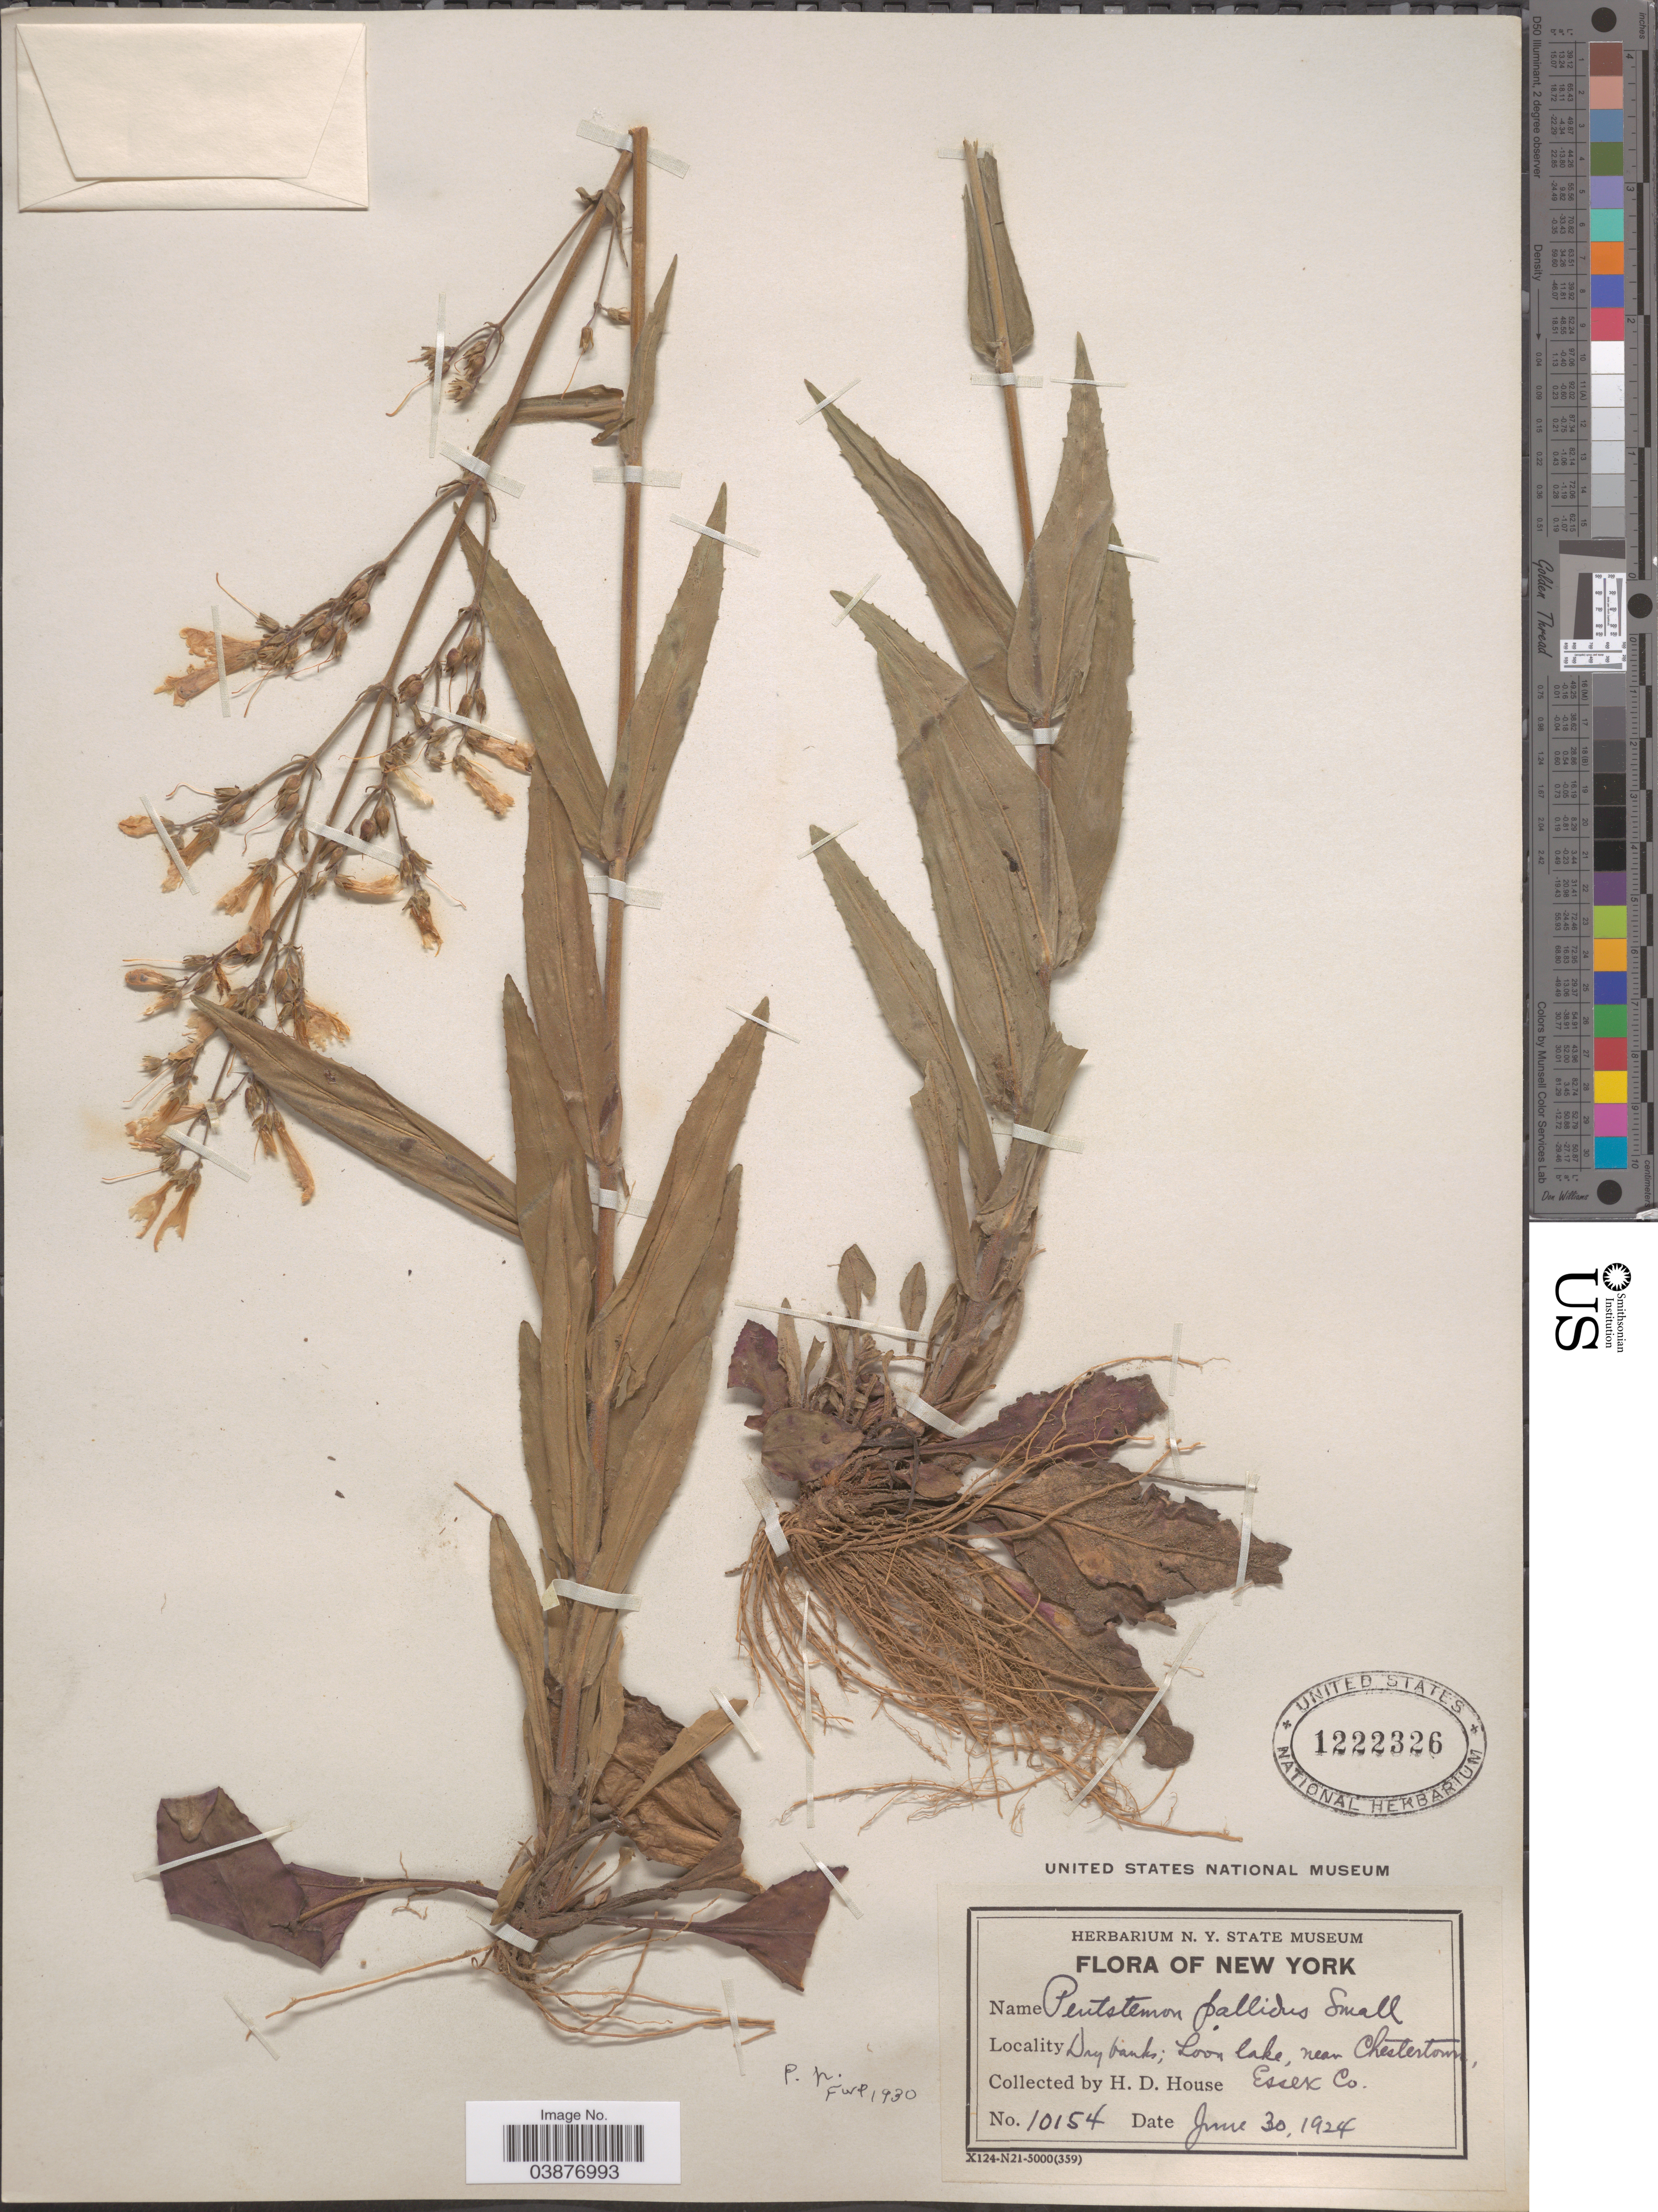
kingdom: Plantae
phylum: Tracheophyta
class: Magnoliopsida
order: Lamiales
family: Plantaginaceae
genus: Penstemon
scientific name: Penstemon pallidus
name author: Small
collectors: H. D. House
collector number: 10154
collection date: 1924-06-30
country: United States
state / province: New York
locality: Dry banks; loon lake, near Chestertown, Essex Co.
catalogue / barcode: US 1222326